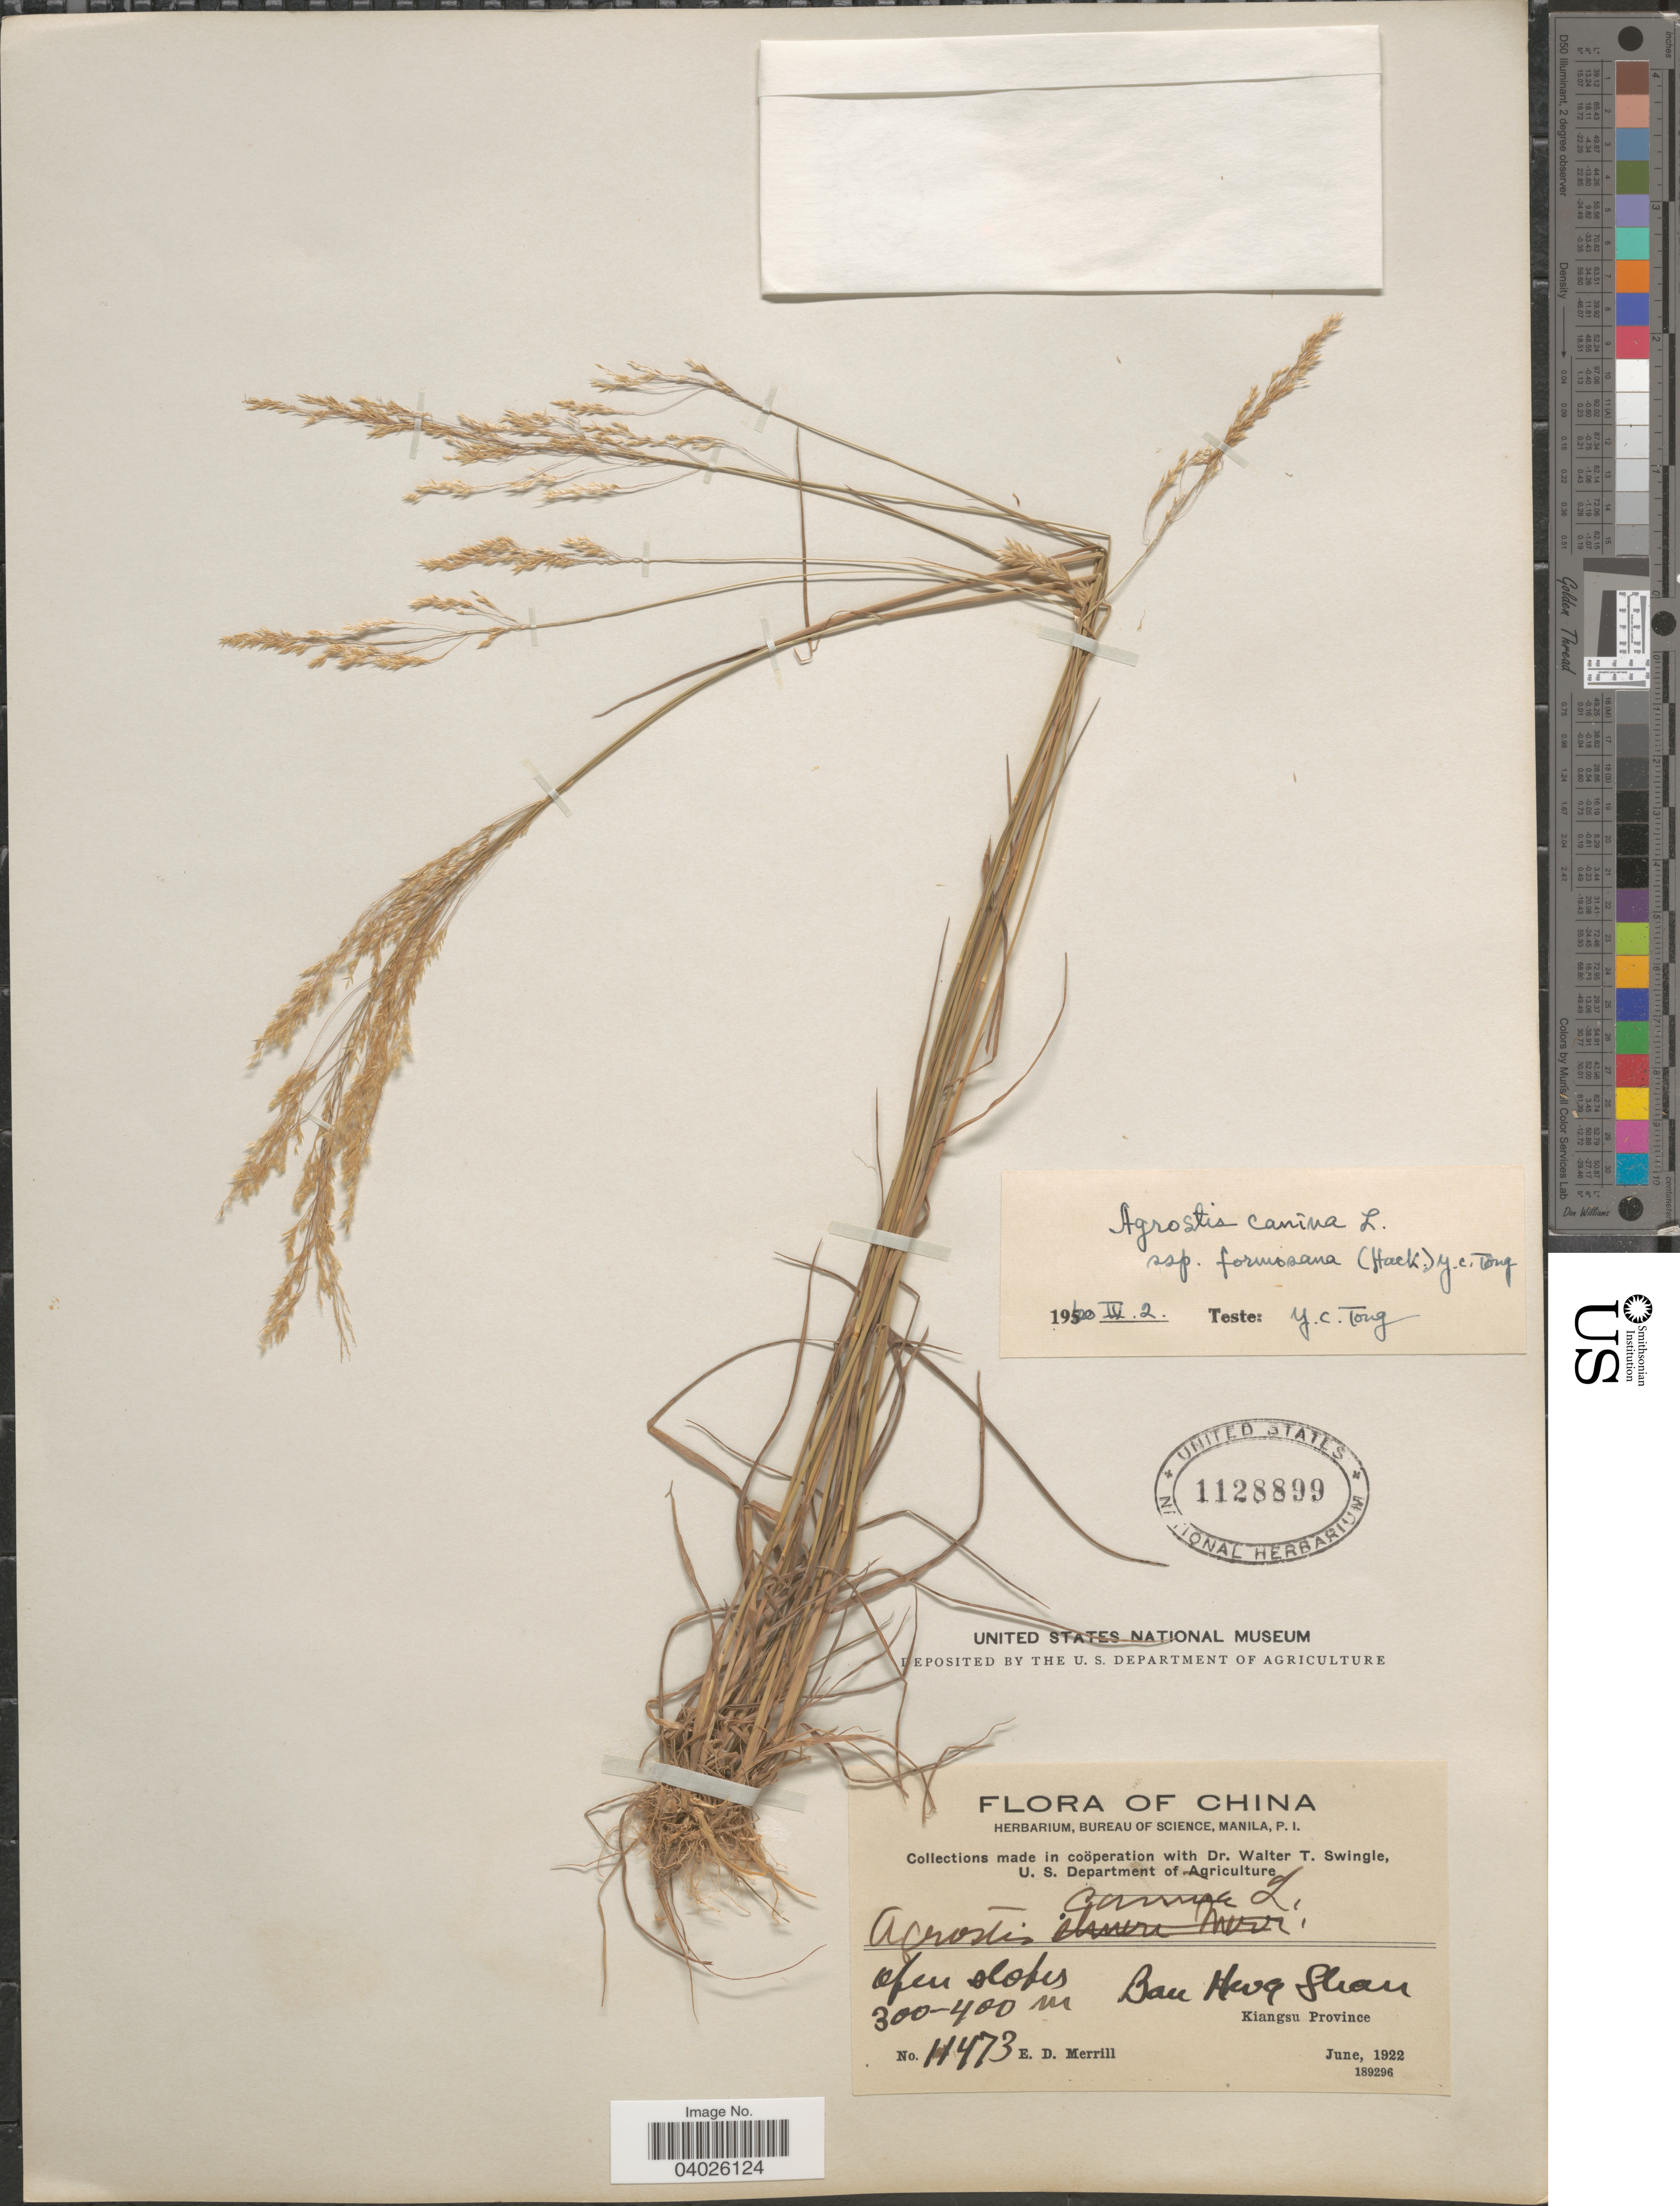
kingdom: Plantae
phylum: Tracheophyta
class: Liliopsida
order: Poales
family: Poaceae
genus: Agrostis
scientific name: Agrostis canina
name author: L.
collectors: E. D. Merrill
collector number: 11473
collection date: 1922-06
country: China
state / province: Jiangsu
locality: Bau Hwa Shan. [interpreted] Kiangsu Province.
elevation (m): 300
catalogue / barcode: US 1128899